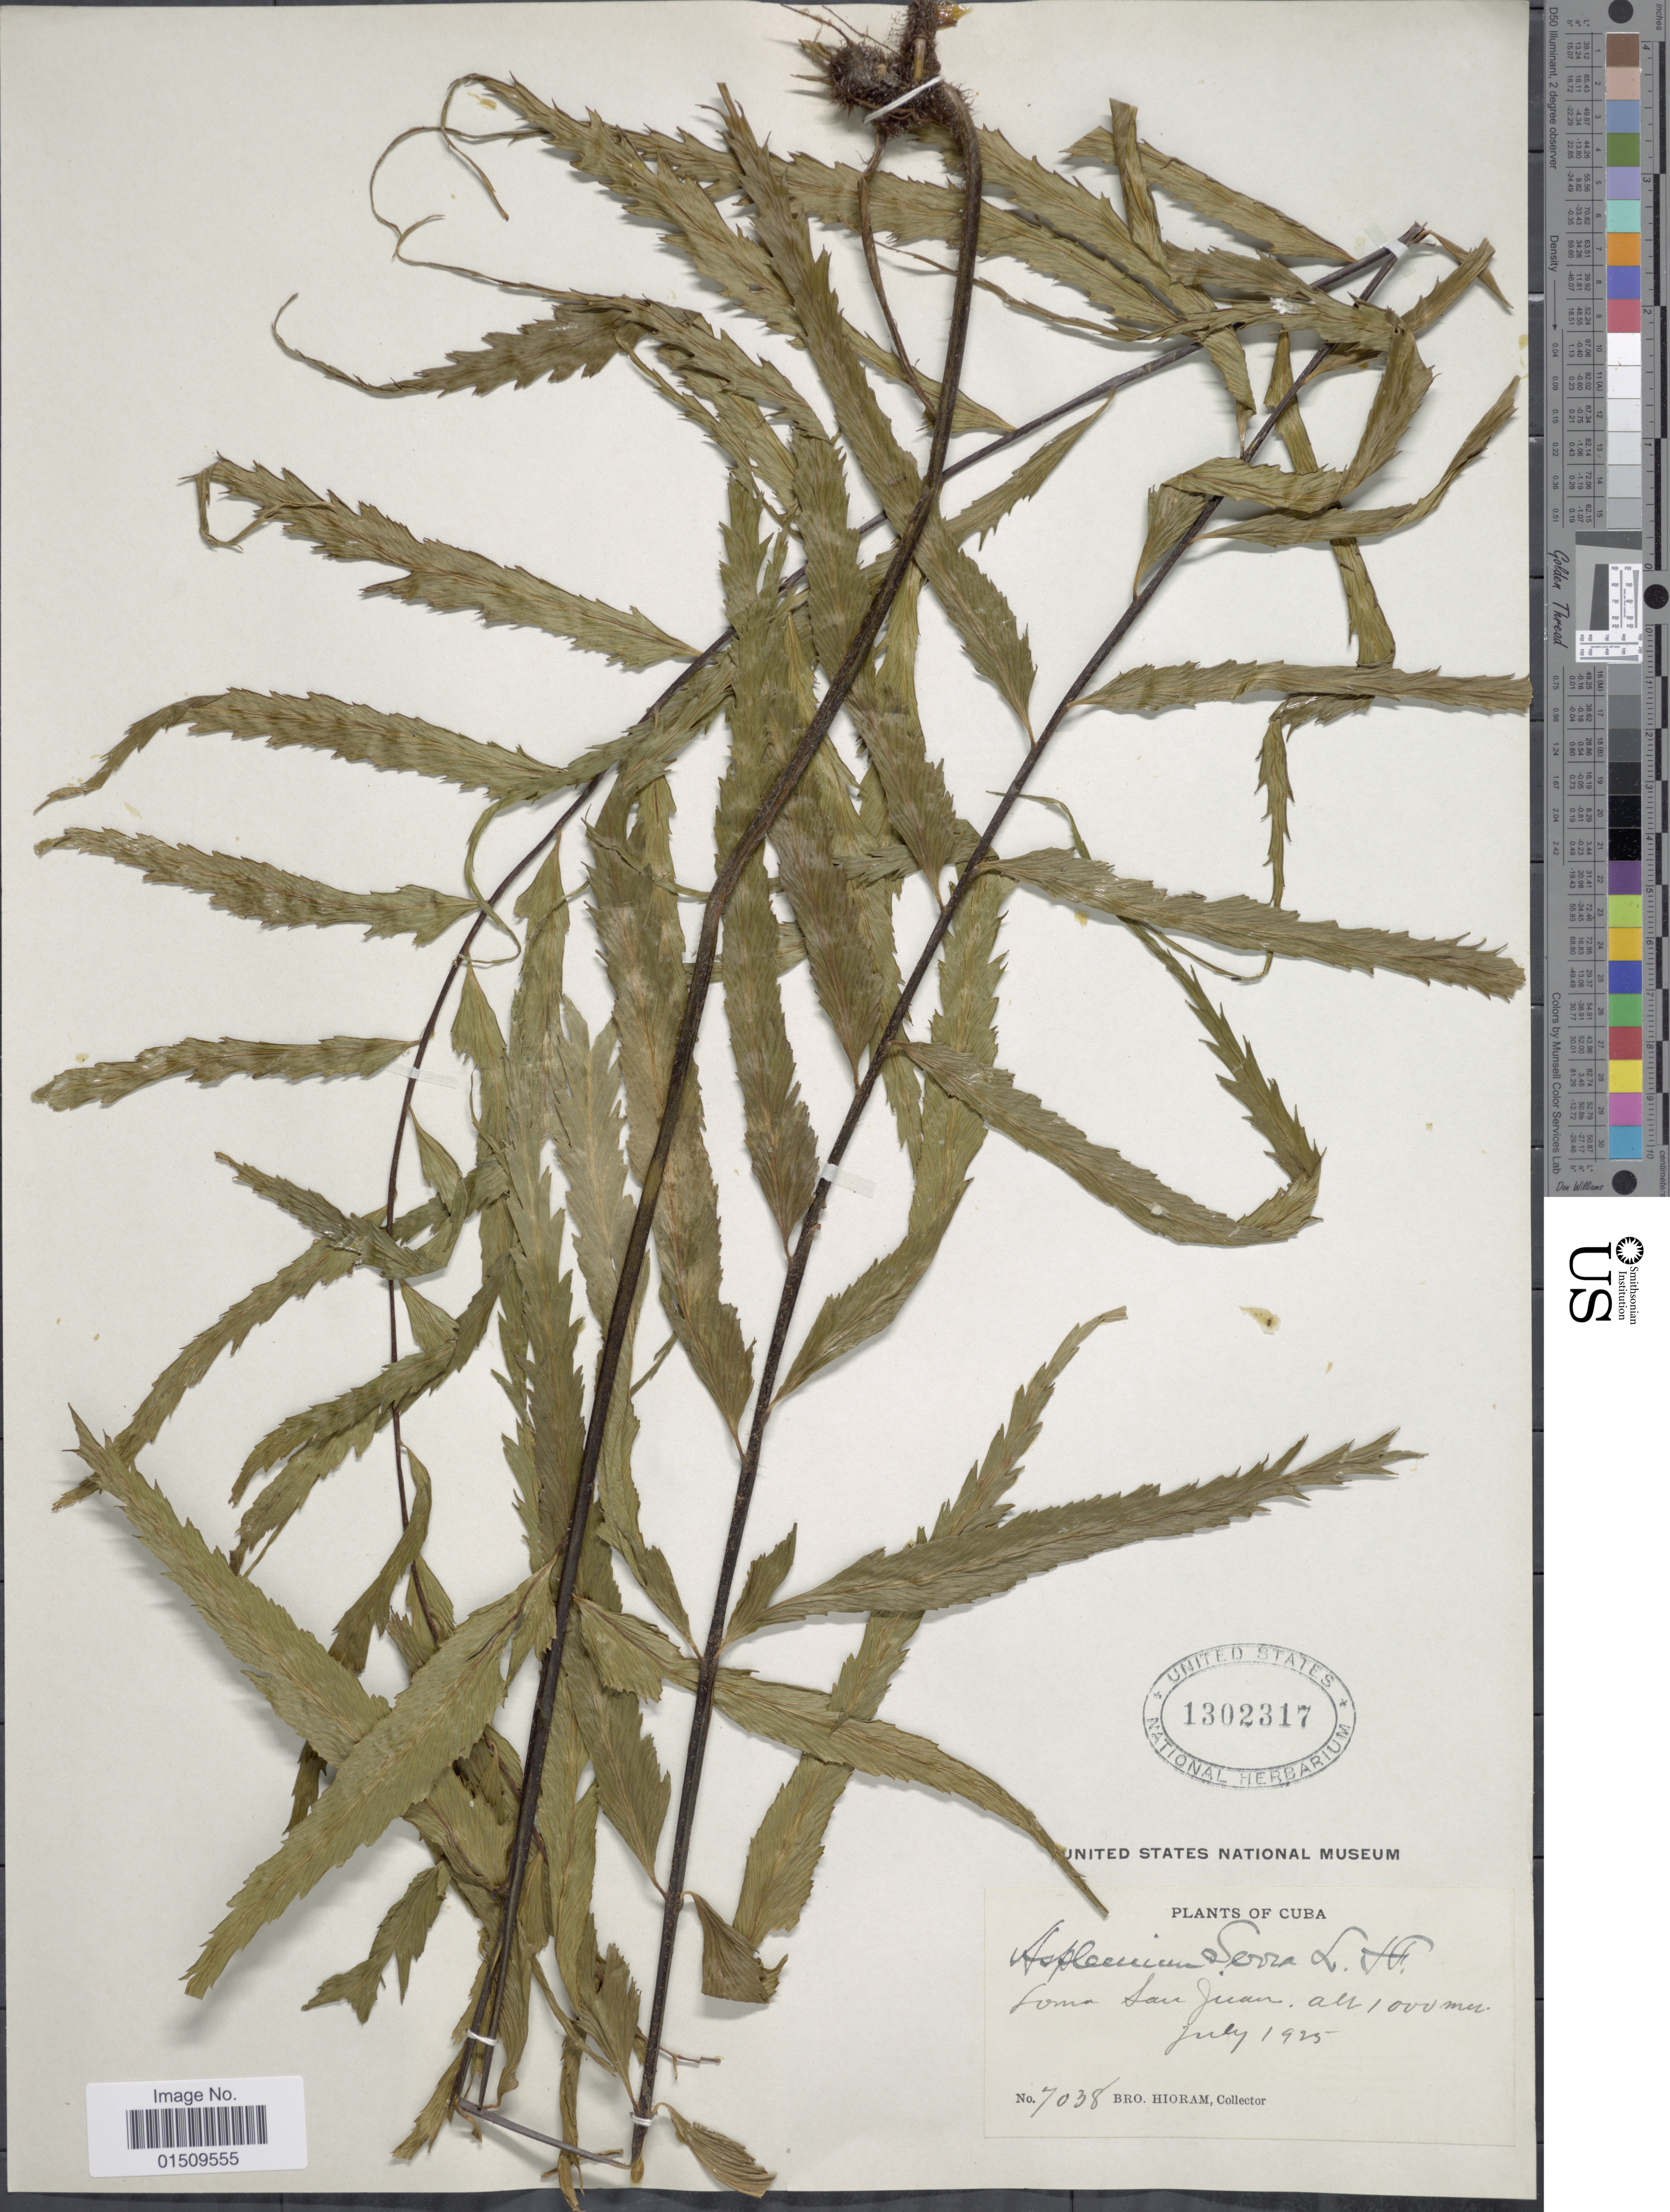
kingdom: Plantae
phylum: Tracheophyta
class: Polypodiopsida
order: Polypodiales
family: Aspleniaceae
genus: Asplenium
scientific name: Asplenium serra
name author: Langsd. & Fisch.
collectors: Bro. Hioram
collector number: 7038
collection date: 1925-07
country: Cuba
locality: Cuba, San Juan.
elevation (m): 1000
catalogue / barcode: US 1302317